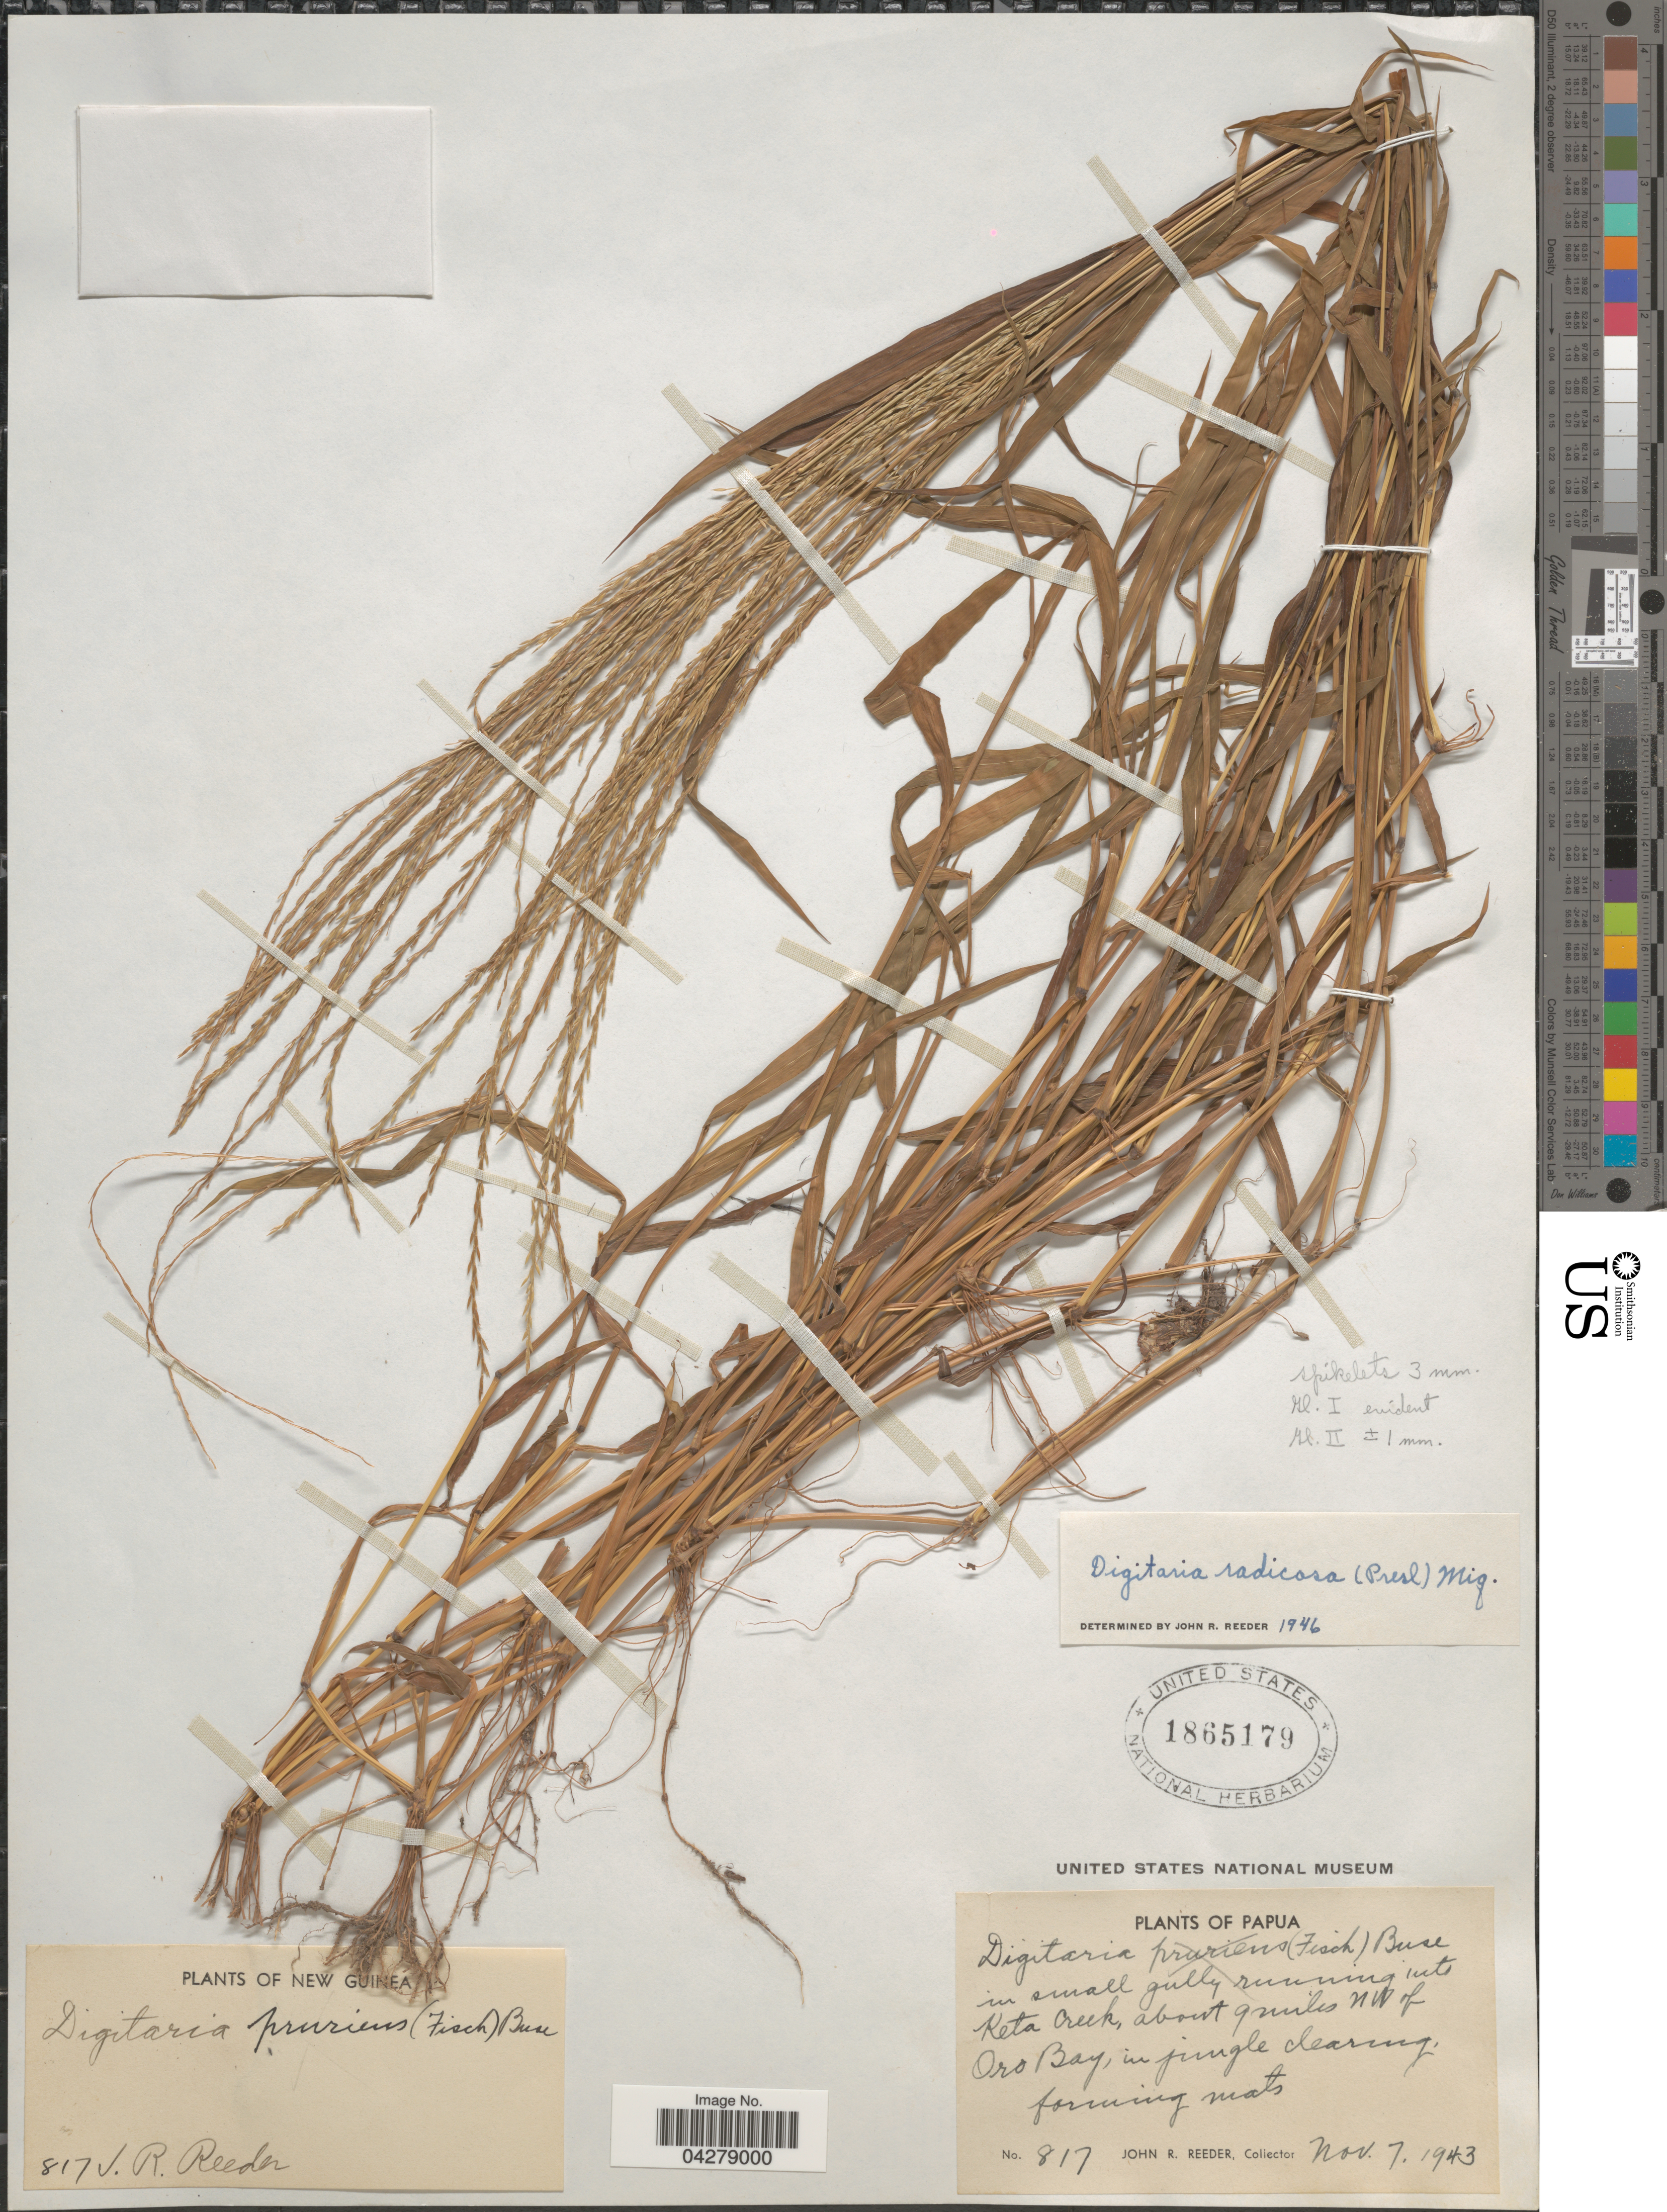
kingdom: Plantae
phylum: Tracheophyta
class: Liliopsida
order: Poales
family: Poaceae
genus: Digitaria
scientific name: Digitaria radicosa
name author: (J. Presl) Miq.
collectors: J. R. Reeder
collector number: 817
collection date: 1943-11-07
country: Papua New Guinea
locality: Papua. New Guinea. In small gully running into Keta Creek, about 9 miles NW of Oro Bay, in jungle clearing, forming mats.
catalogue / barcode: US 1865179